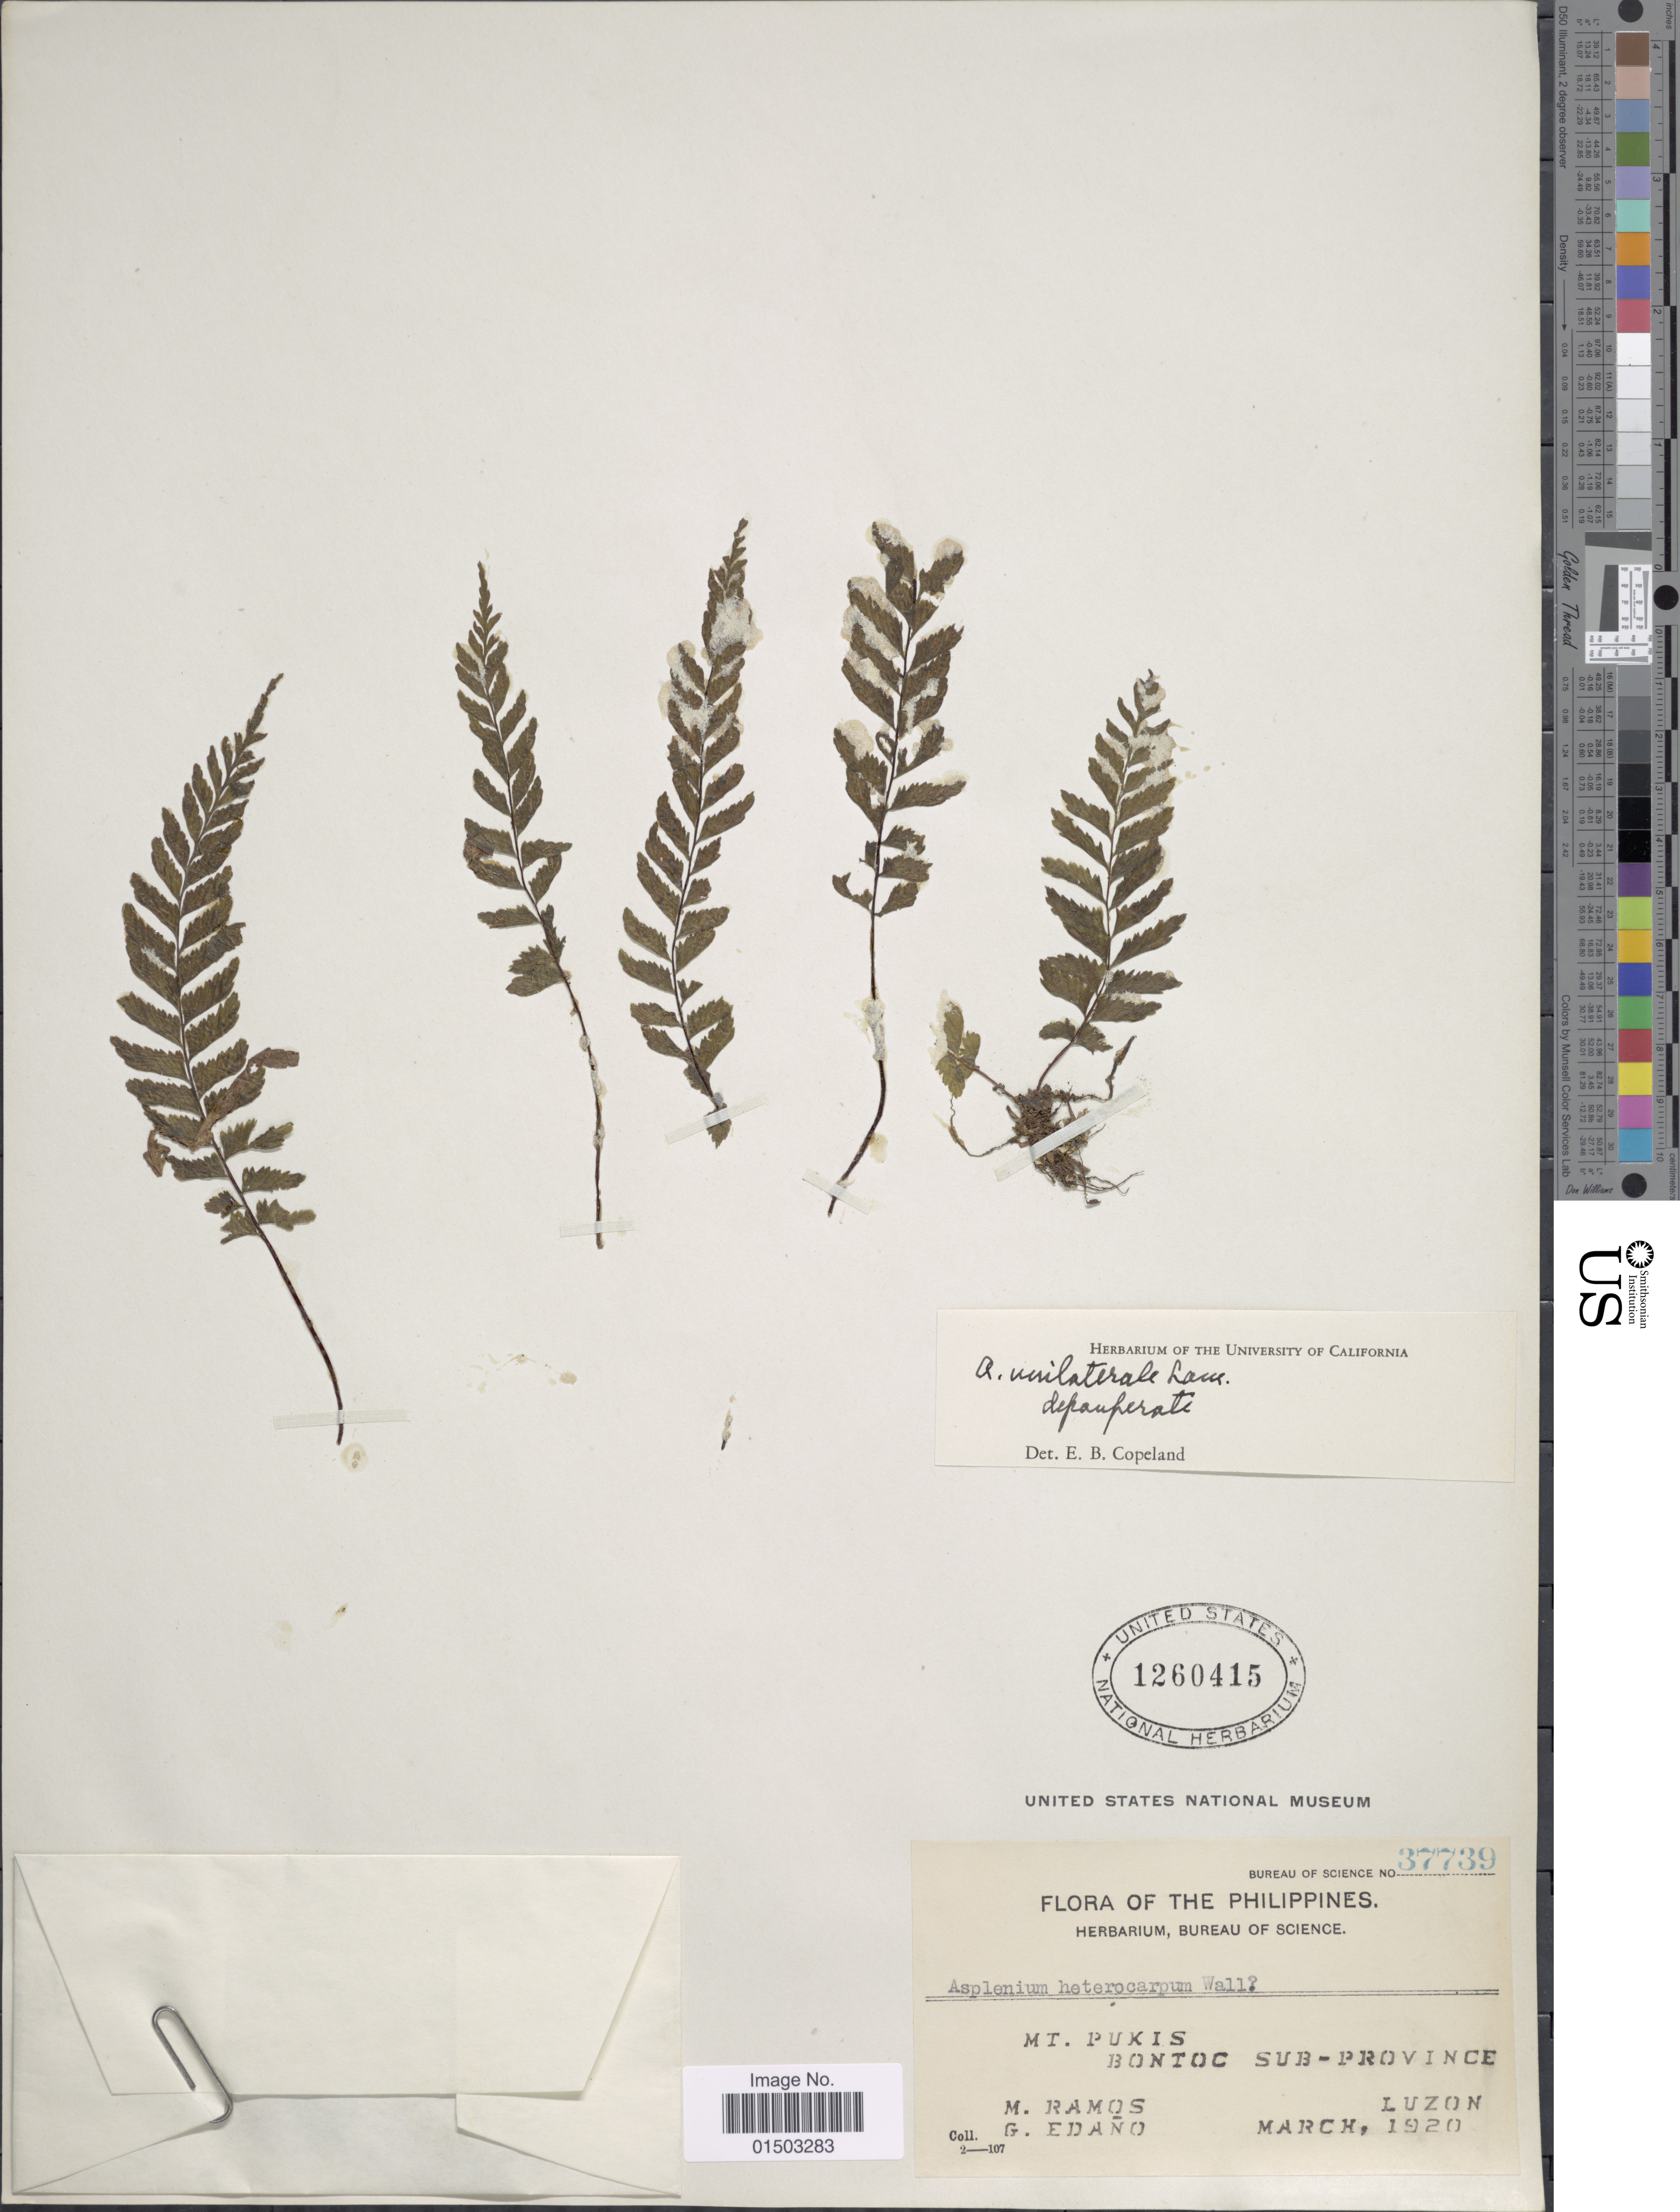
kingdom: Plantae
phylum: Tracheophyta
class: Polypodiopsida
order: Polypodiales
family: Aspleniaceae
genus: Hymenasplenium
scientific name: Hymenasplenium unilaterale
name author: (Lam.) Hayata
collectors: M. Ramos & G. Edaño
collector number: Bureau of Science 37739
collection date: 1920-03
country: Philippines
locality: Philippines, Mt. Pukis, Bontoc Sub-Province, Luzon.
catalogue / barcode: US 1260415